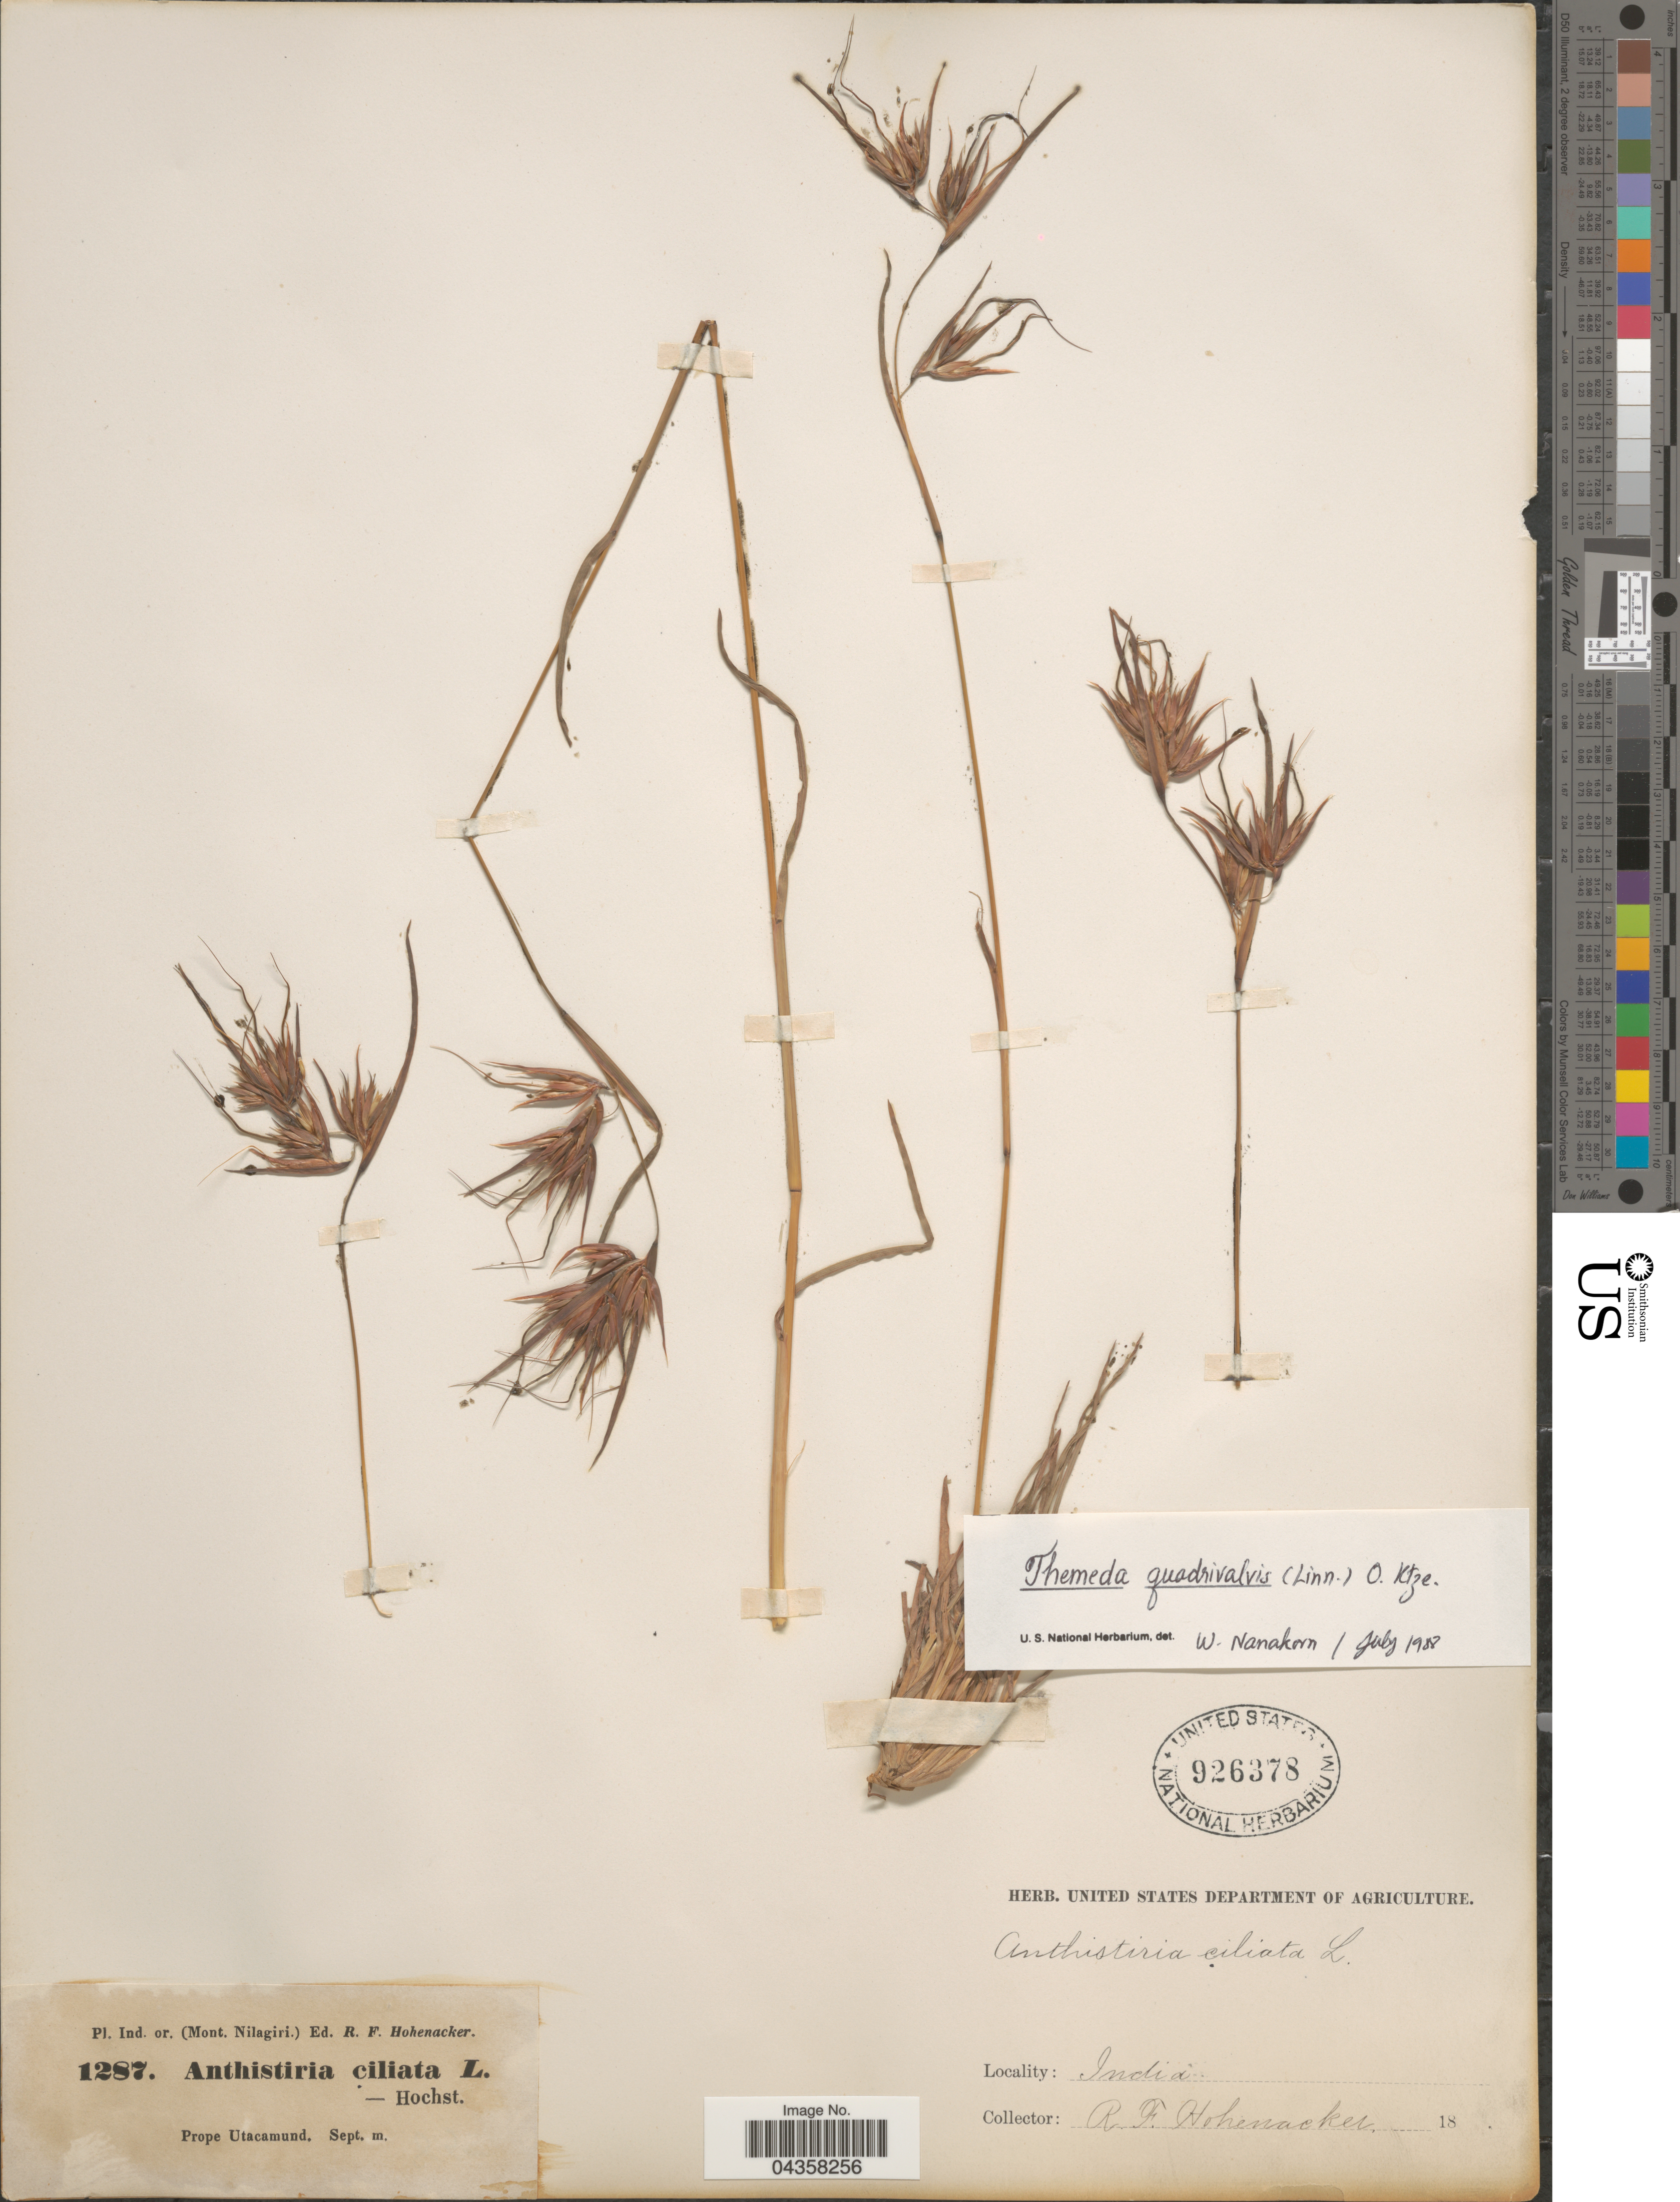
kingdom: Plantae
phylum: Tracheophyta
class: Liliopsida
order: Poales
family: Poaceae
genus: Themeda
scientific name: Themeda quadrivalvis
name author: (L.) Kuntze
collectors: R. F. Hohenacker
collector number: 1287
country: India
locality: Ind. or. (Mont. Nilagiri.). Prope Utacamund.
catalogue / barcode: US 926378